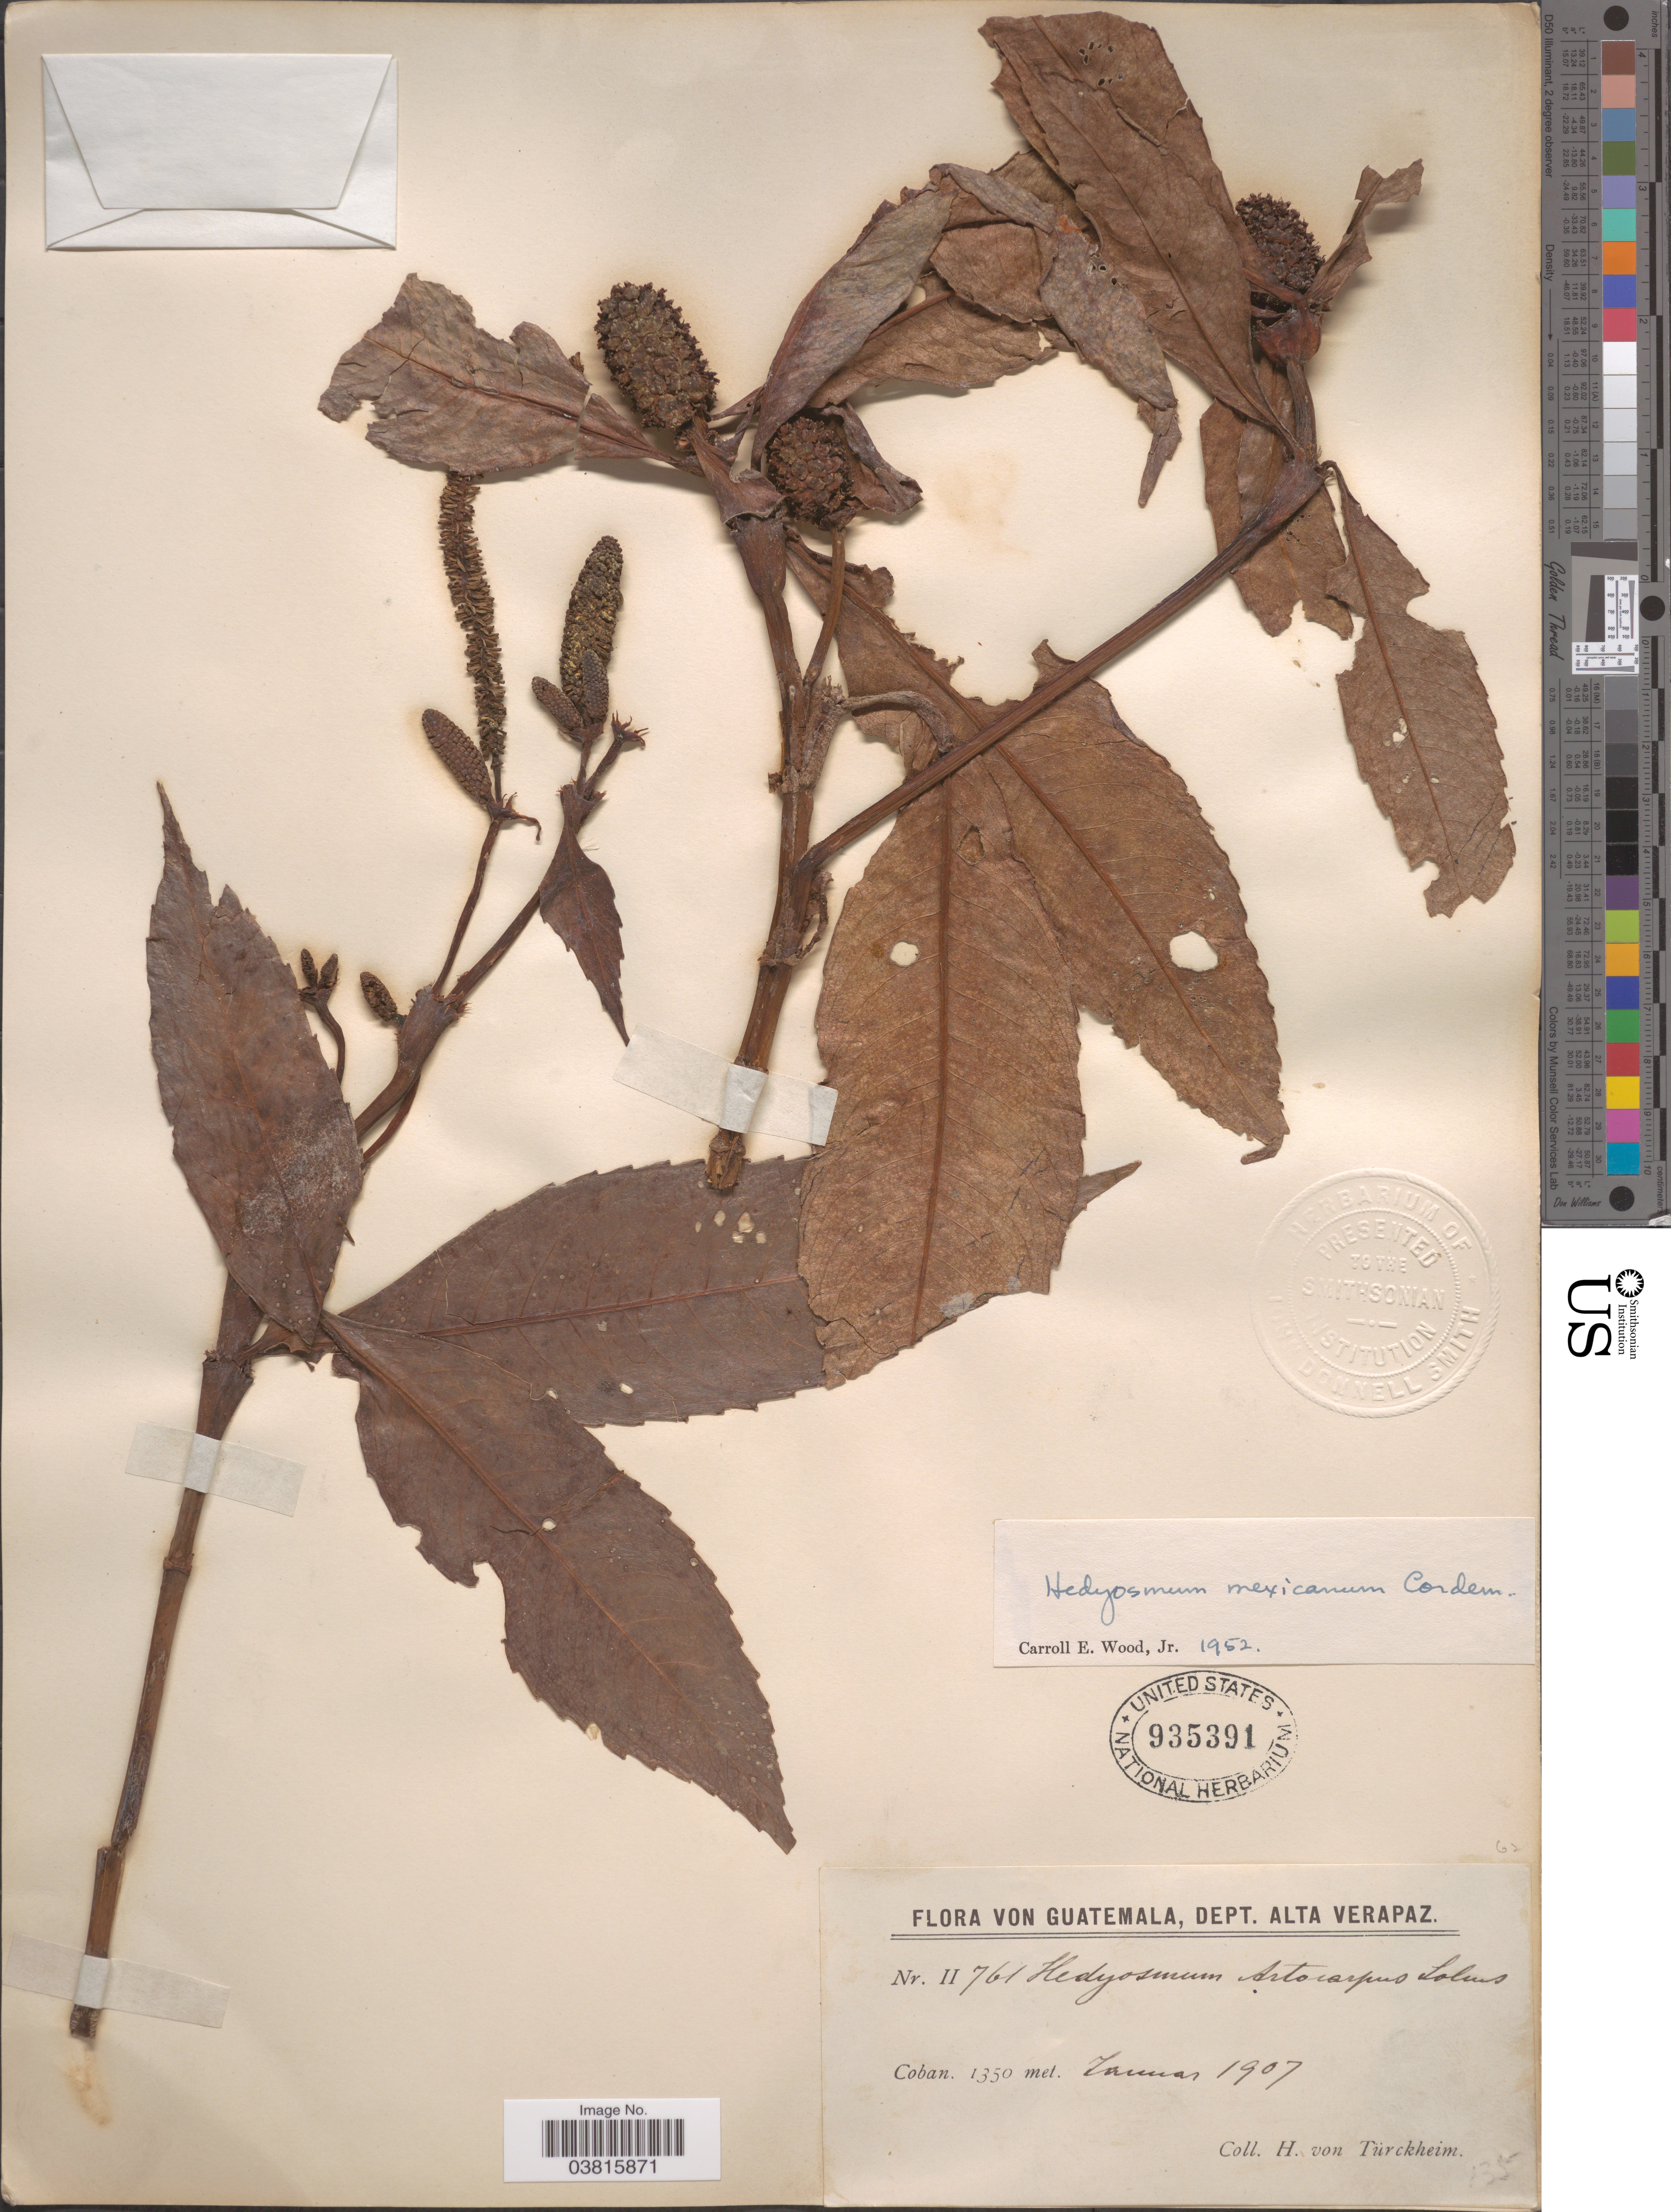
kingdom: Plantae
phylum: Tracheophyta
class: Magnoliopsida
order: Chloranthales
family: Chloranthaceae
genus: Hedyosmum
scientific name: Hedyosmum artocarpus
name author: Solms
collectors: H. von Türckheim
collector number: II761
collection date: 1907-01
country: Guatemala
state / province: Alta Verapaz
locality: Dept. Alta Verapaz. Coban.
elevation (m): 1350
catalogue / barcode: US 935391